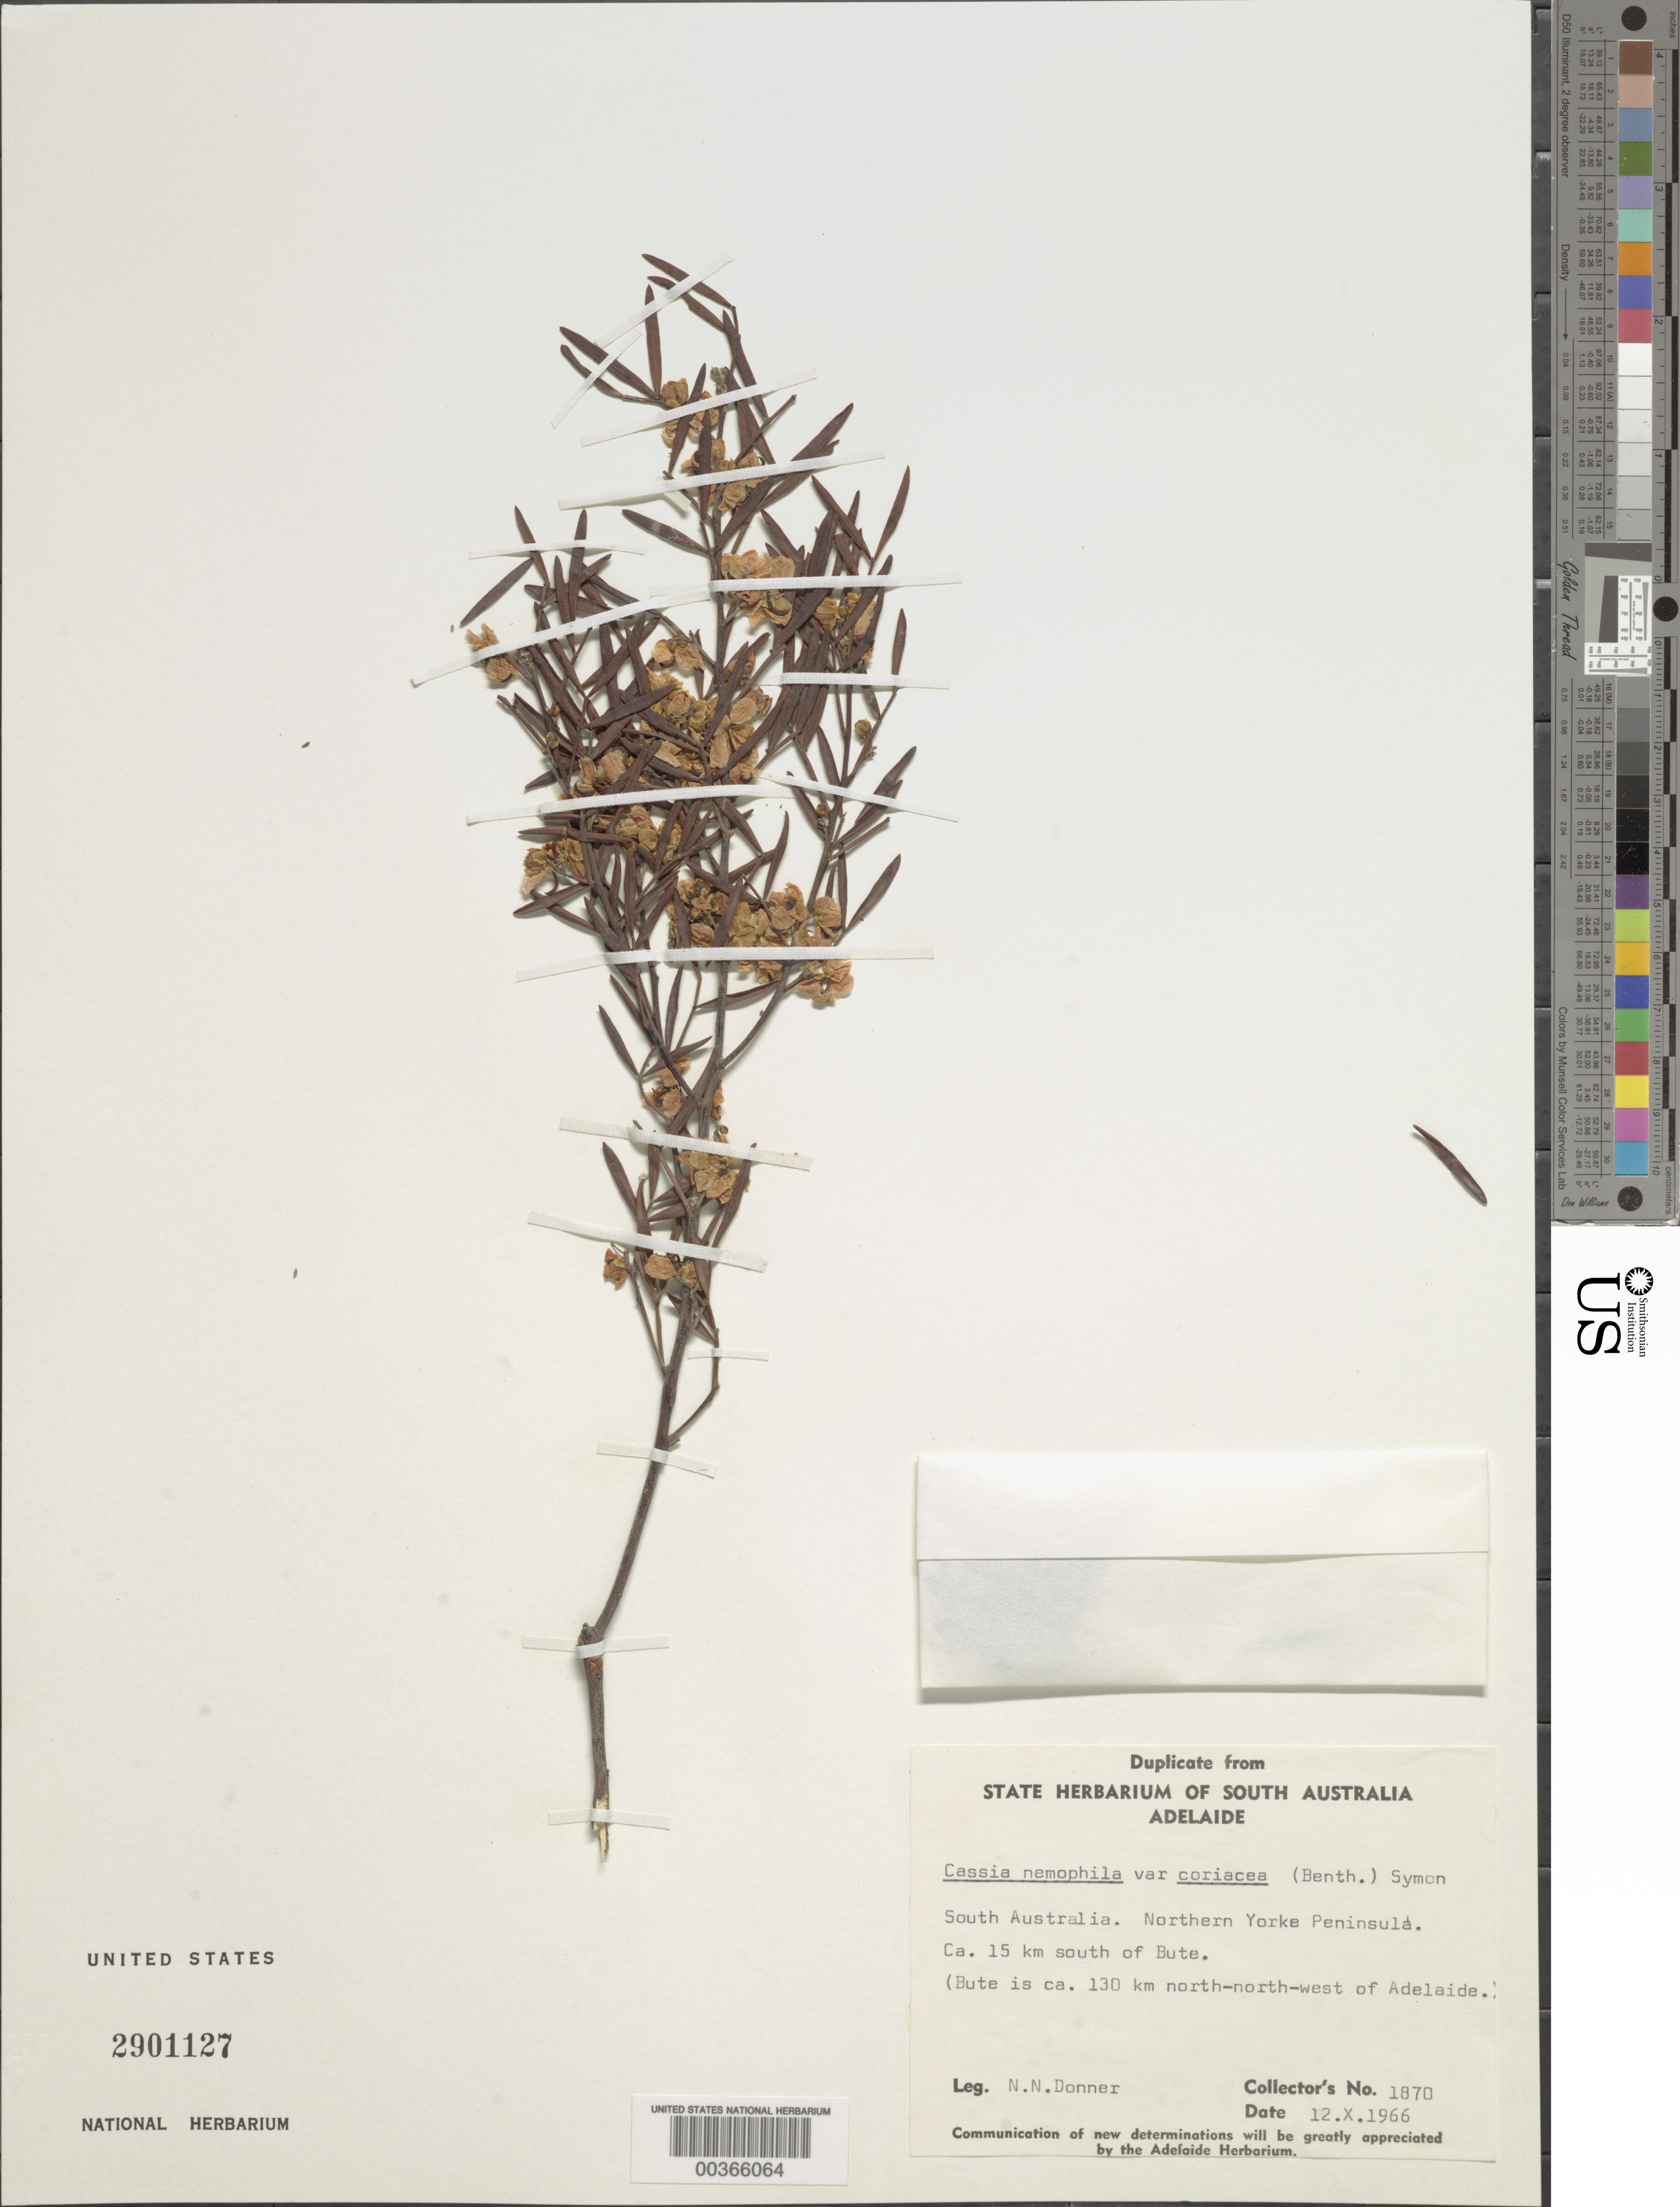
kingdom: Plantae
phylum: Tracheophyta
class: Magnoliopsida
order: Fabales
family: Fabaceae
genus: Senna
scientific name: Senna artemisioides subsp. x coriacea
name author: (Benth.) Randell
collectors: N. Donner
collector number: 1870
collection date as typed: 12 Oct 1966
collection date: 1966-10-12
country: Australia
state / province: South Australia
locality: Northern Yorke Peninsula; 15 km S of Bute; Bute is ca 130 km NNW of Adelaide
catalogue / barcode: US 2901127